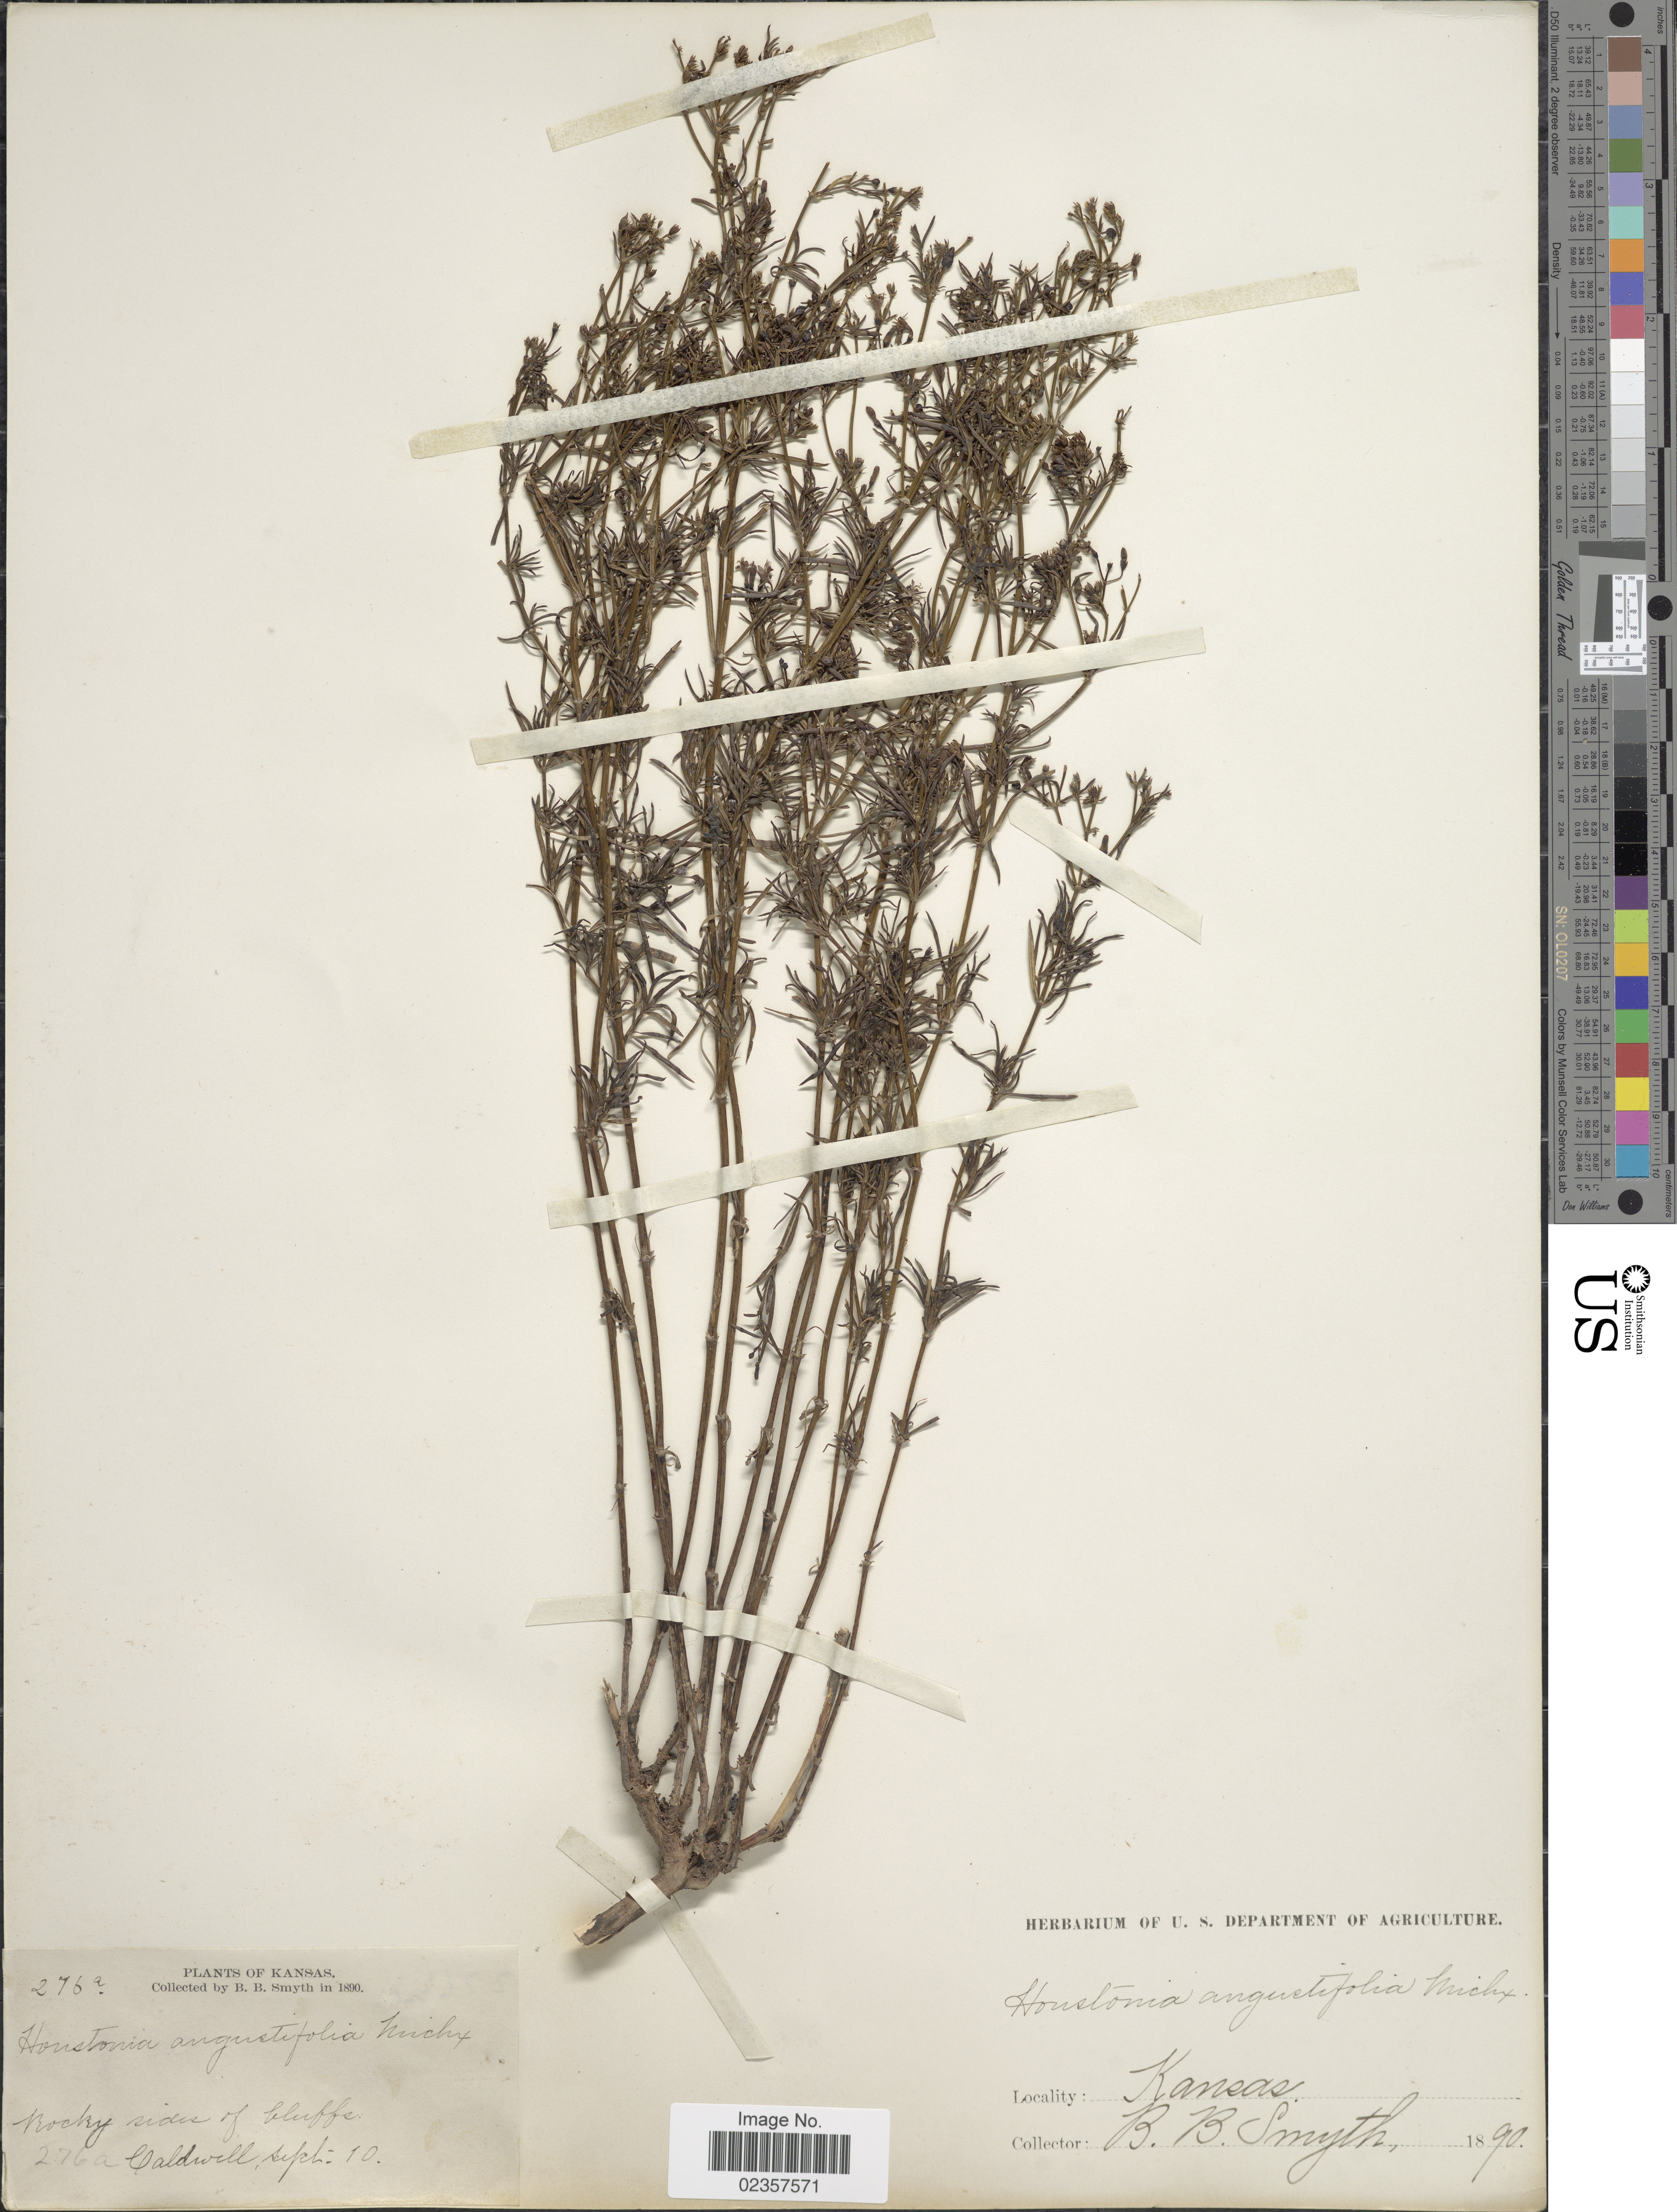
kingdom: Plantae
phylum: Tracheophyta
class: Magnoliopsida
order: Gentianales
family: Rubiaceae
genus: Houstonia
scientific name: Houstonia nigricans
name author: (Lam.) Fernald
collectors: B. Smyth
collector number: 276a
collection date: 1890-09-10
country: United States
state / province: Kansas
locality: Caldwell